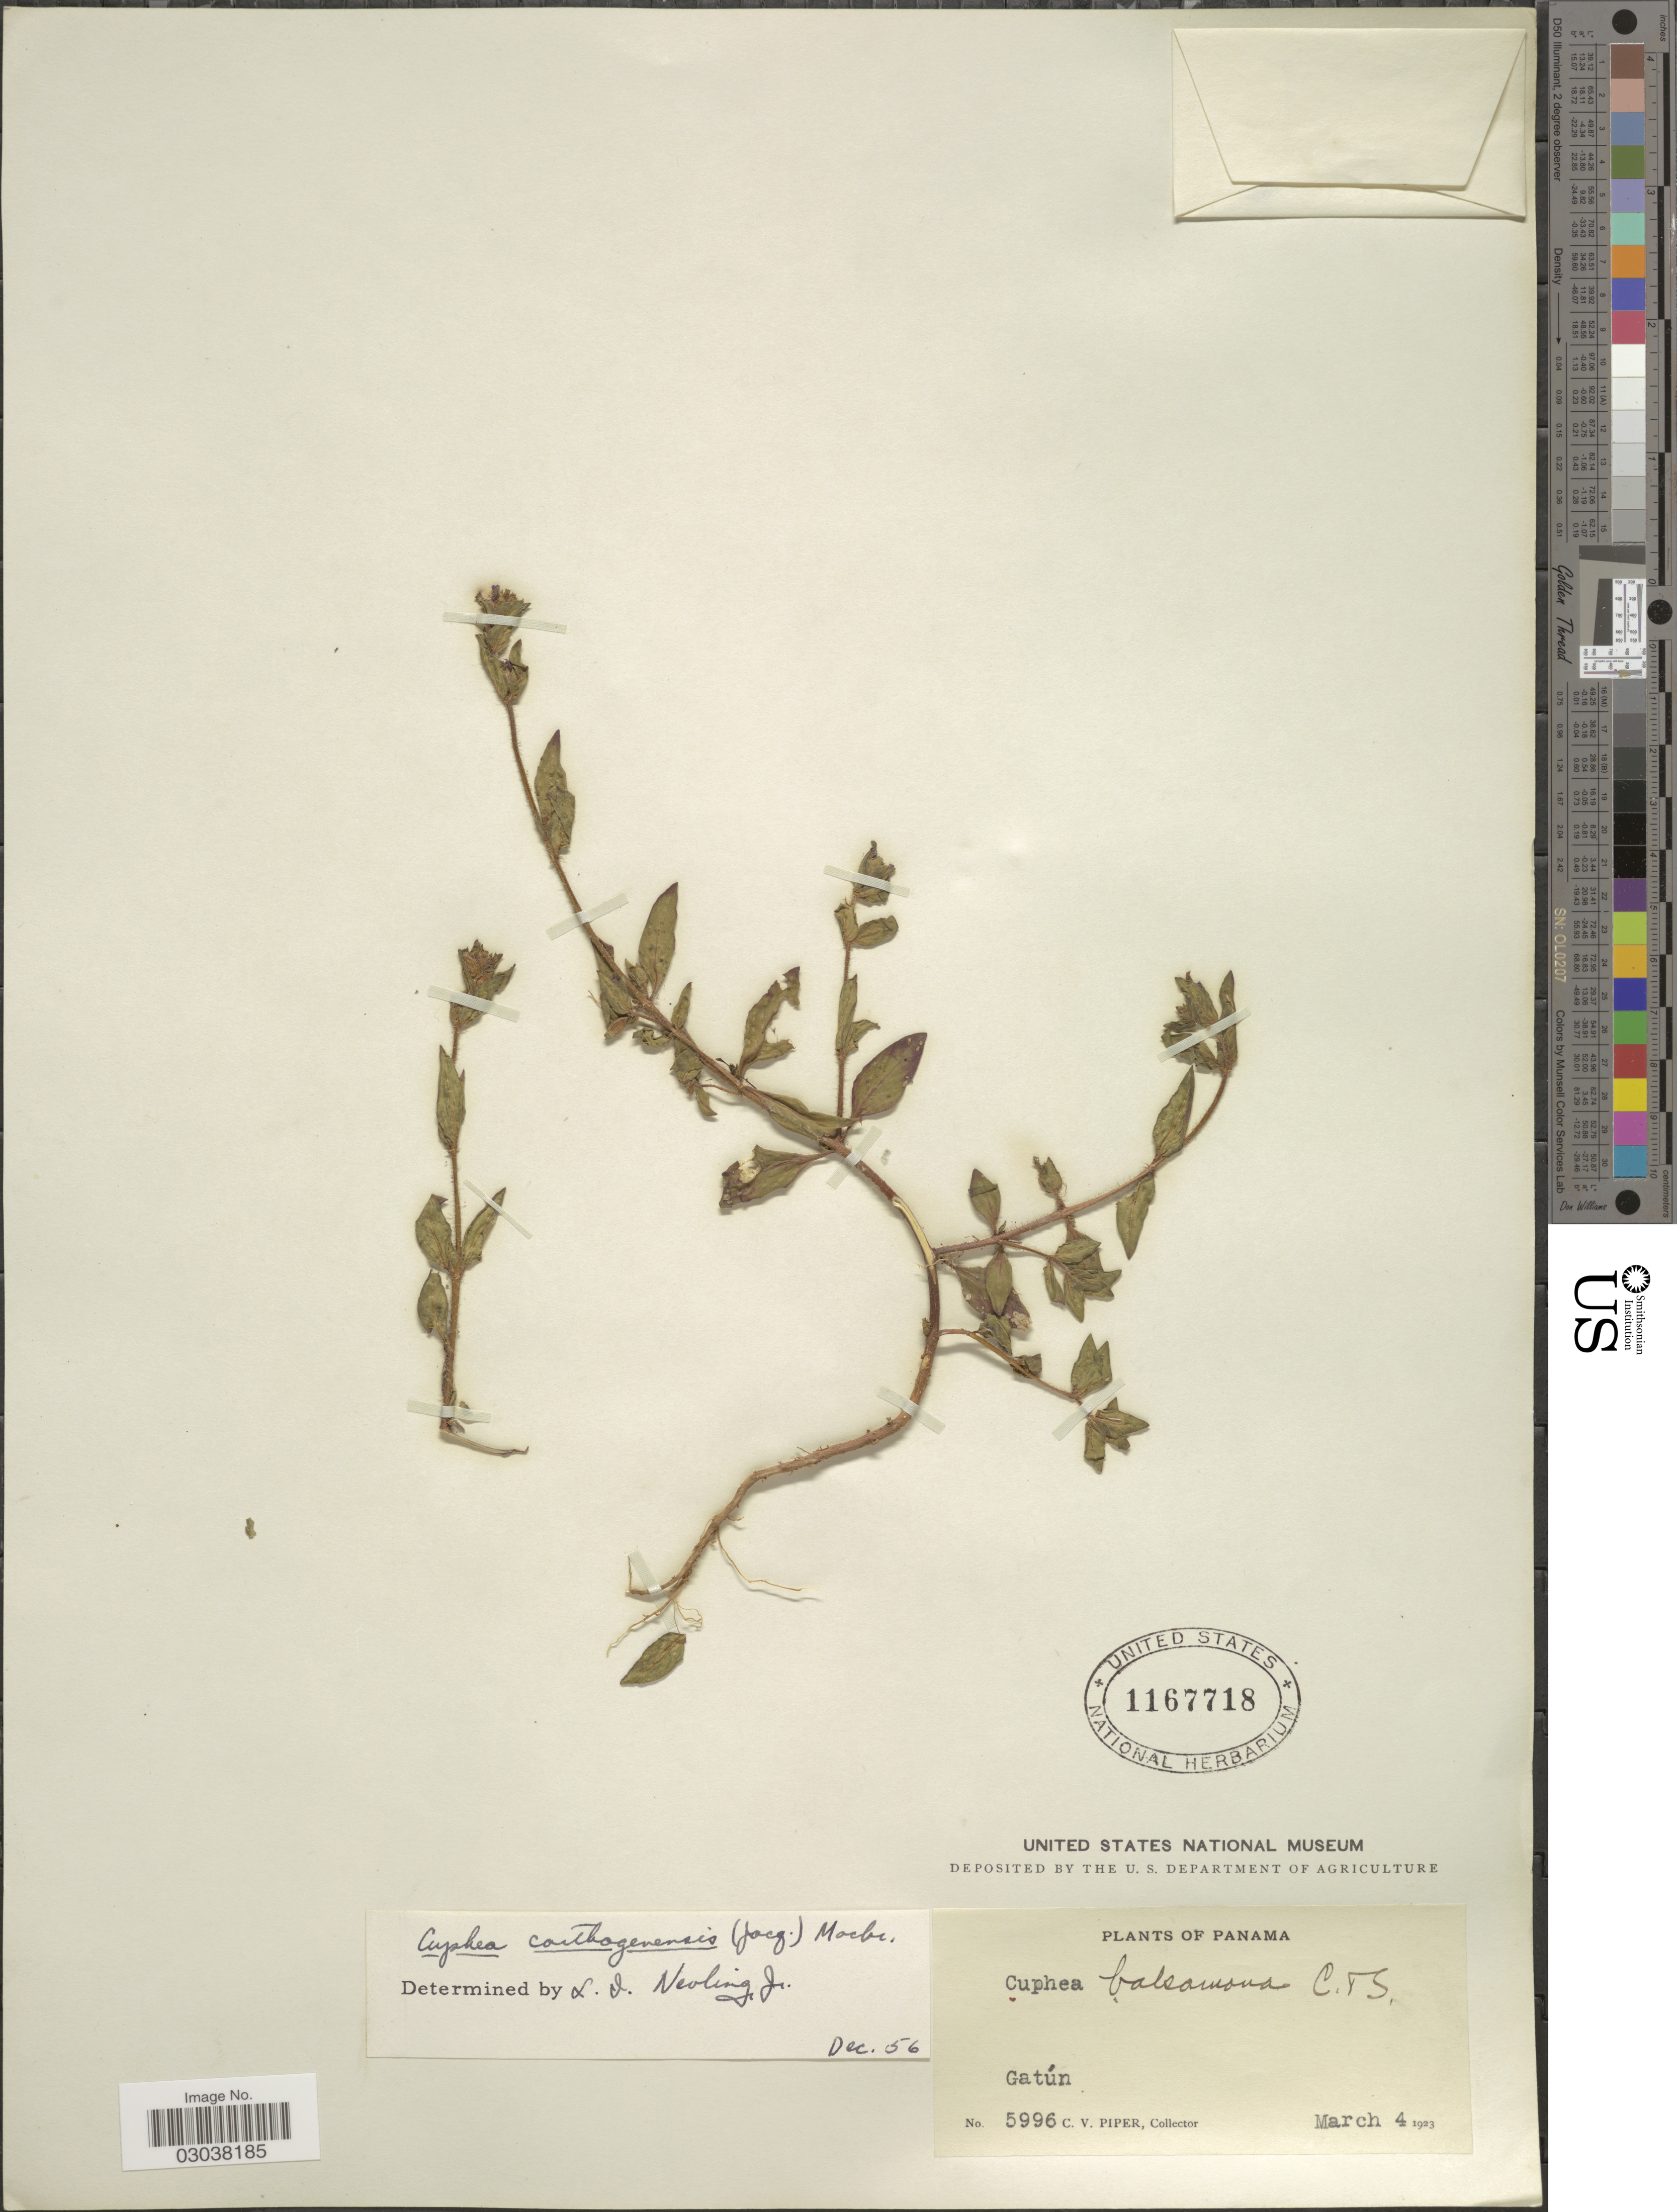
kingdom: Plantae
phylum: Tracheophyta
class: Magnoliopsida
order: Myrtales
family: Lythraceae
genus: Cuphea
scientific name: Cuphea carthagenensis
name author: (Jacq.) J.F. Macbr.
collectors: C. V. Piper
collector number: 5996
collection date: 1923-03-04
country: Panama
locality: Gatún.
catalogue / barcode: US 1167718